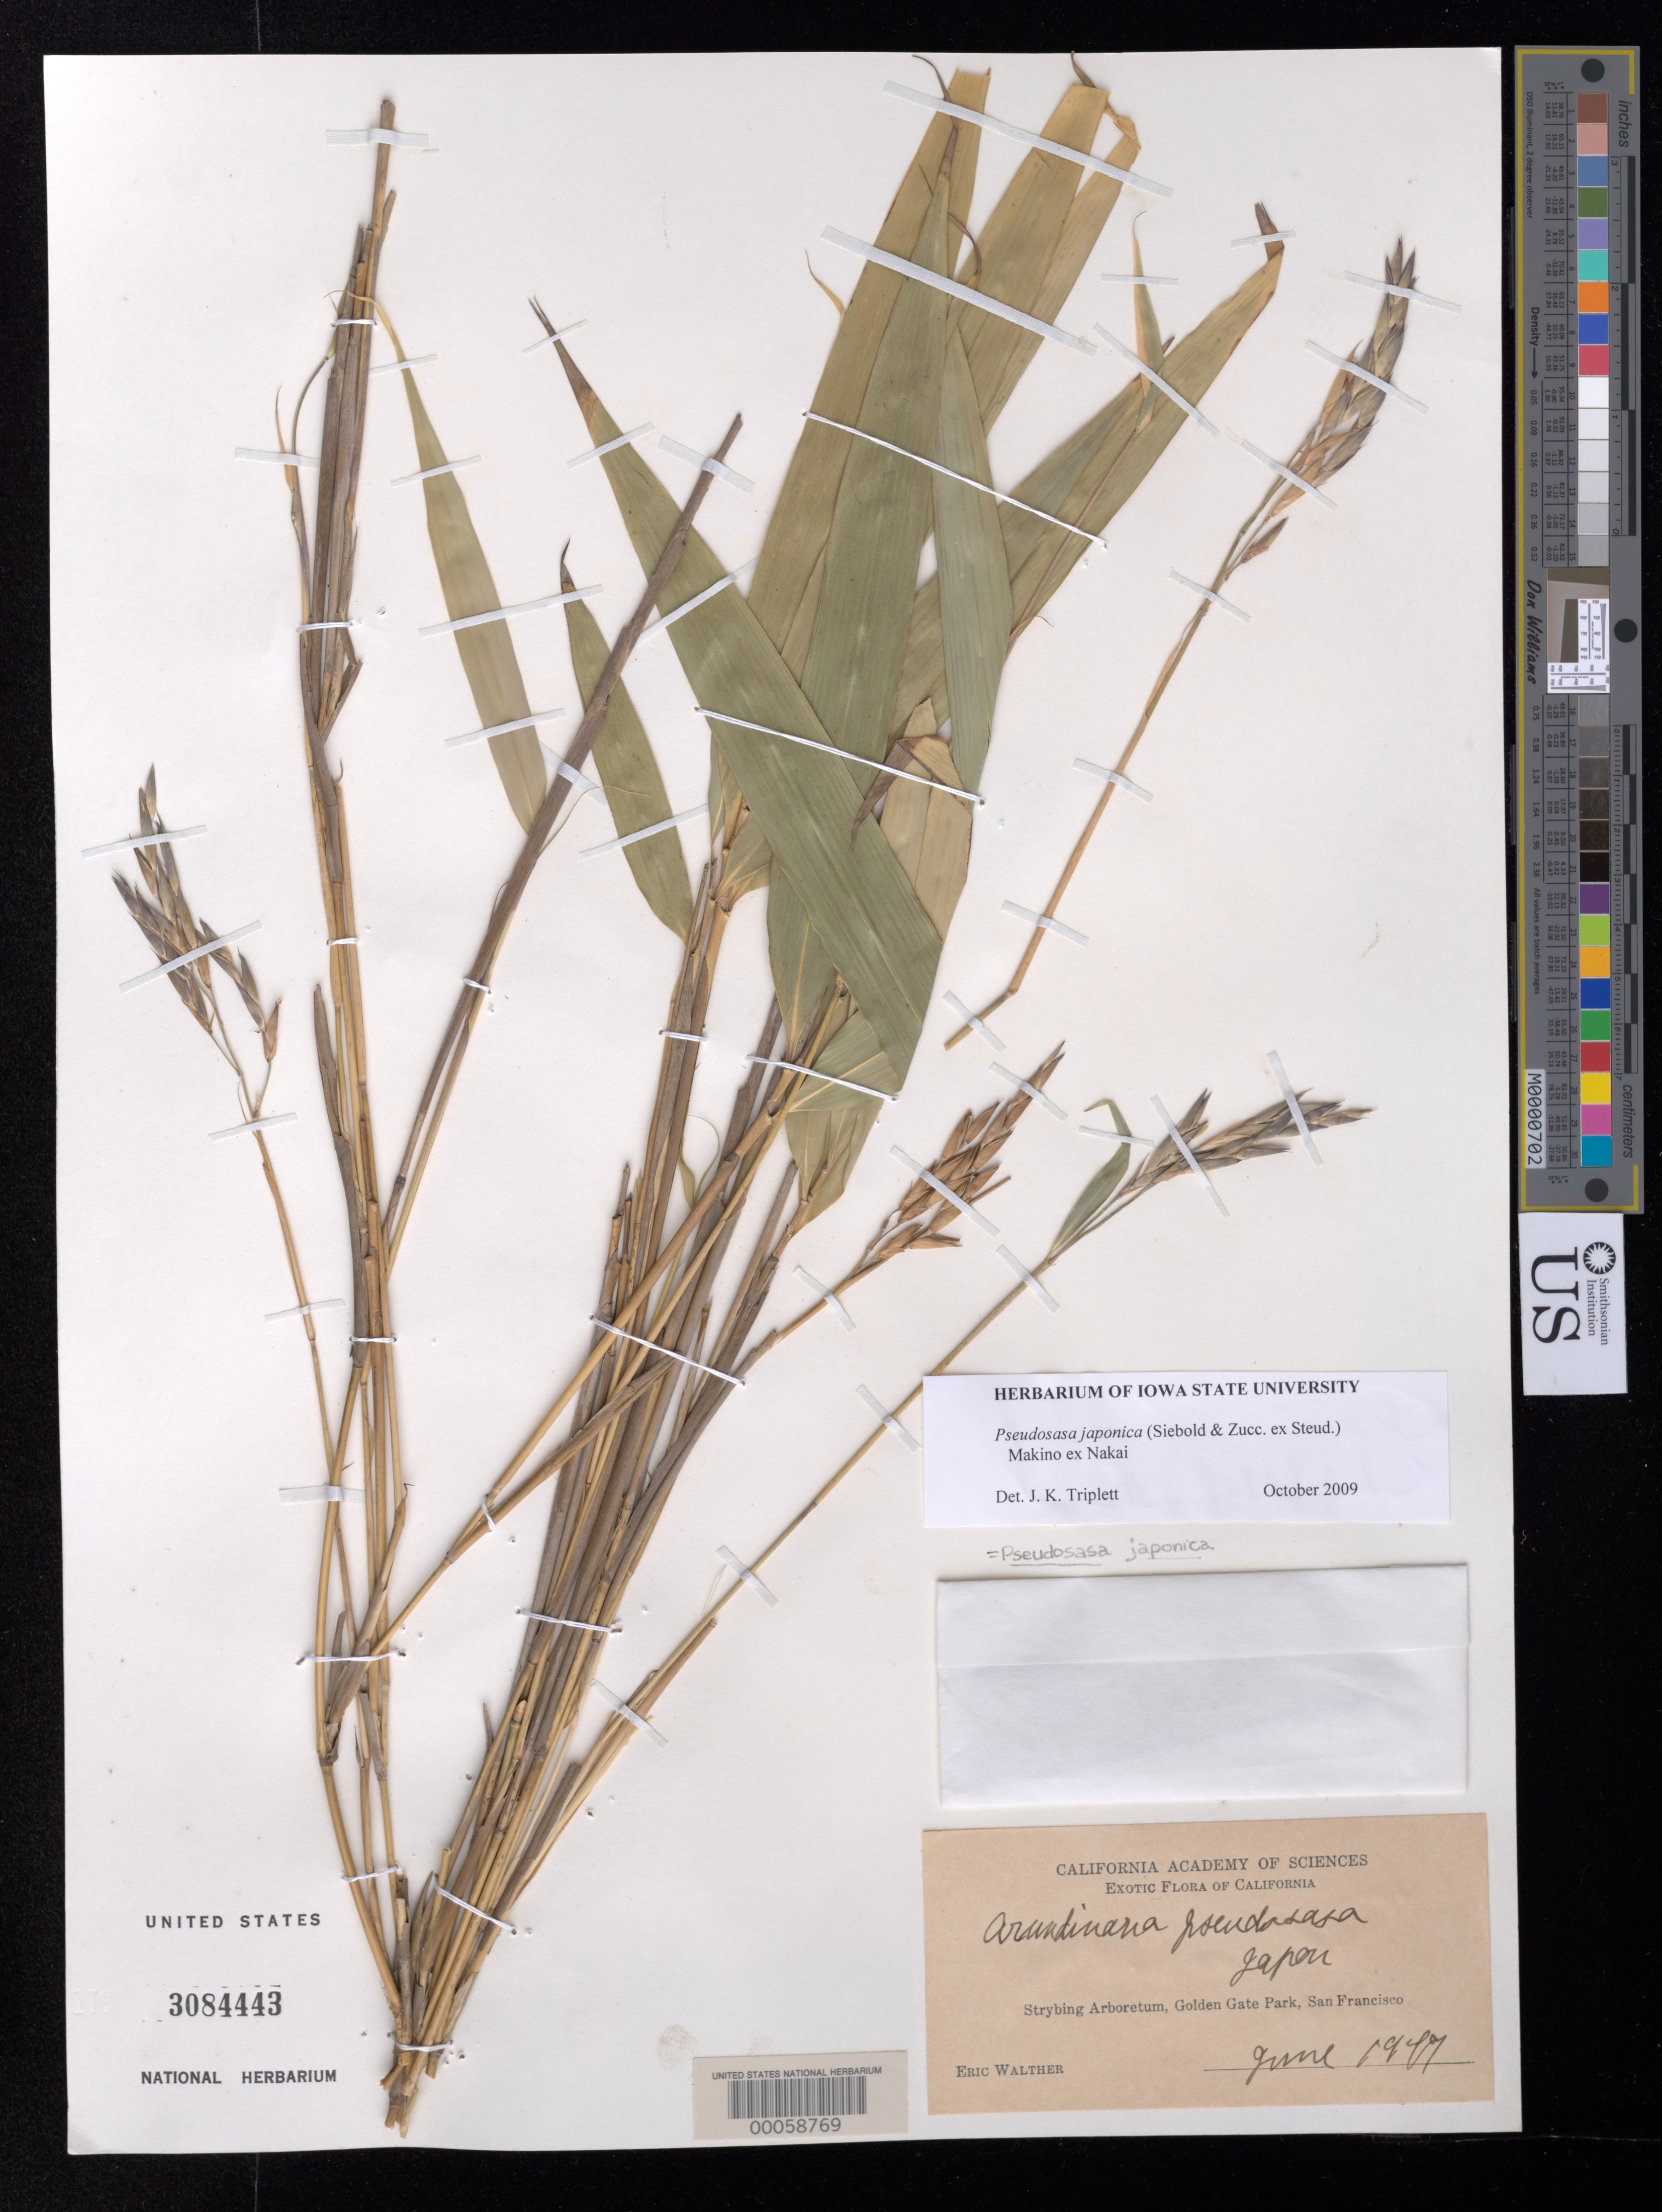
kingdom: Plantae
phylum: Tracheophyta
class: Liliopsida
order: Poales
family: Poaceae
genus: Pseudosasa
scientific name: Pseudosasa japonica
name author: (Siebold & Zucc. ex Steud.) Makino ex Nakai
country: Japan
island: Honshu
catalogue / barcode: US 3084443